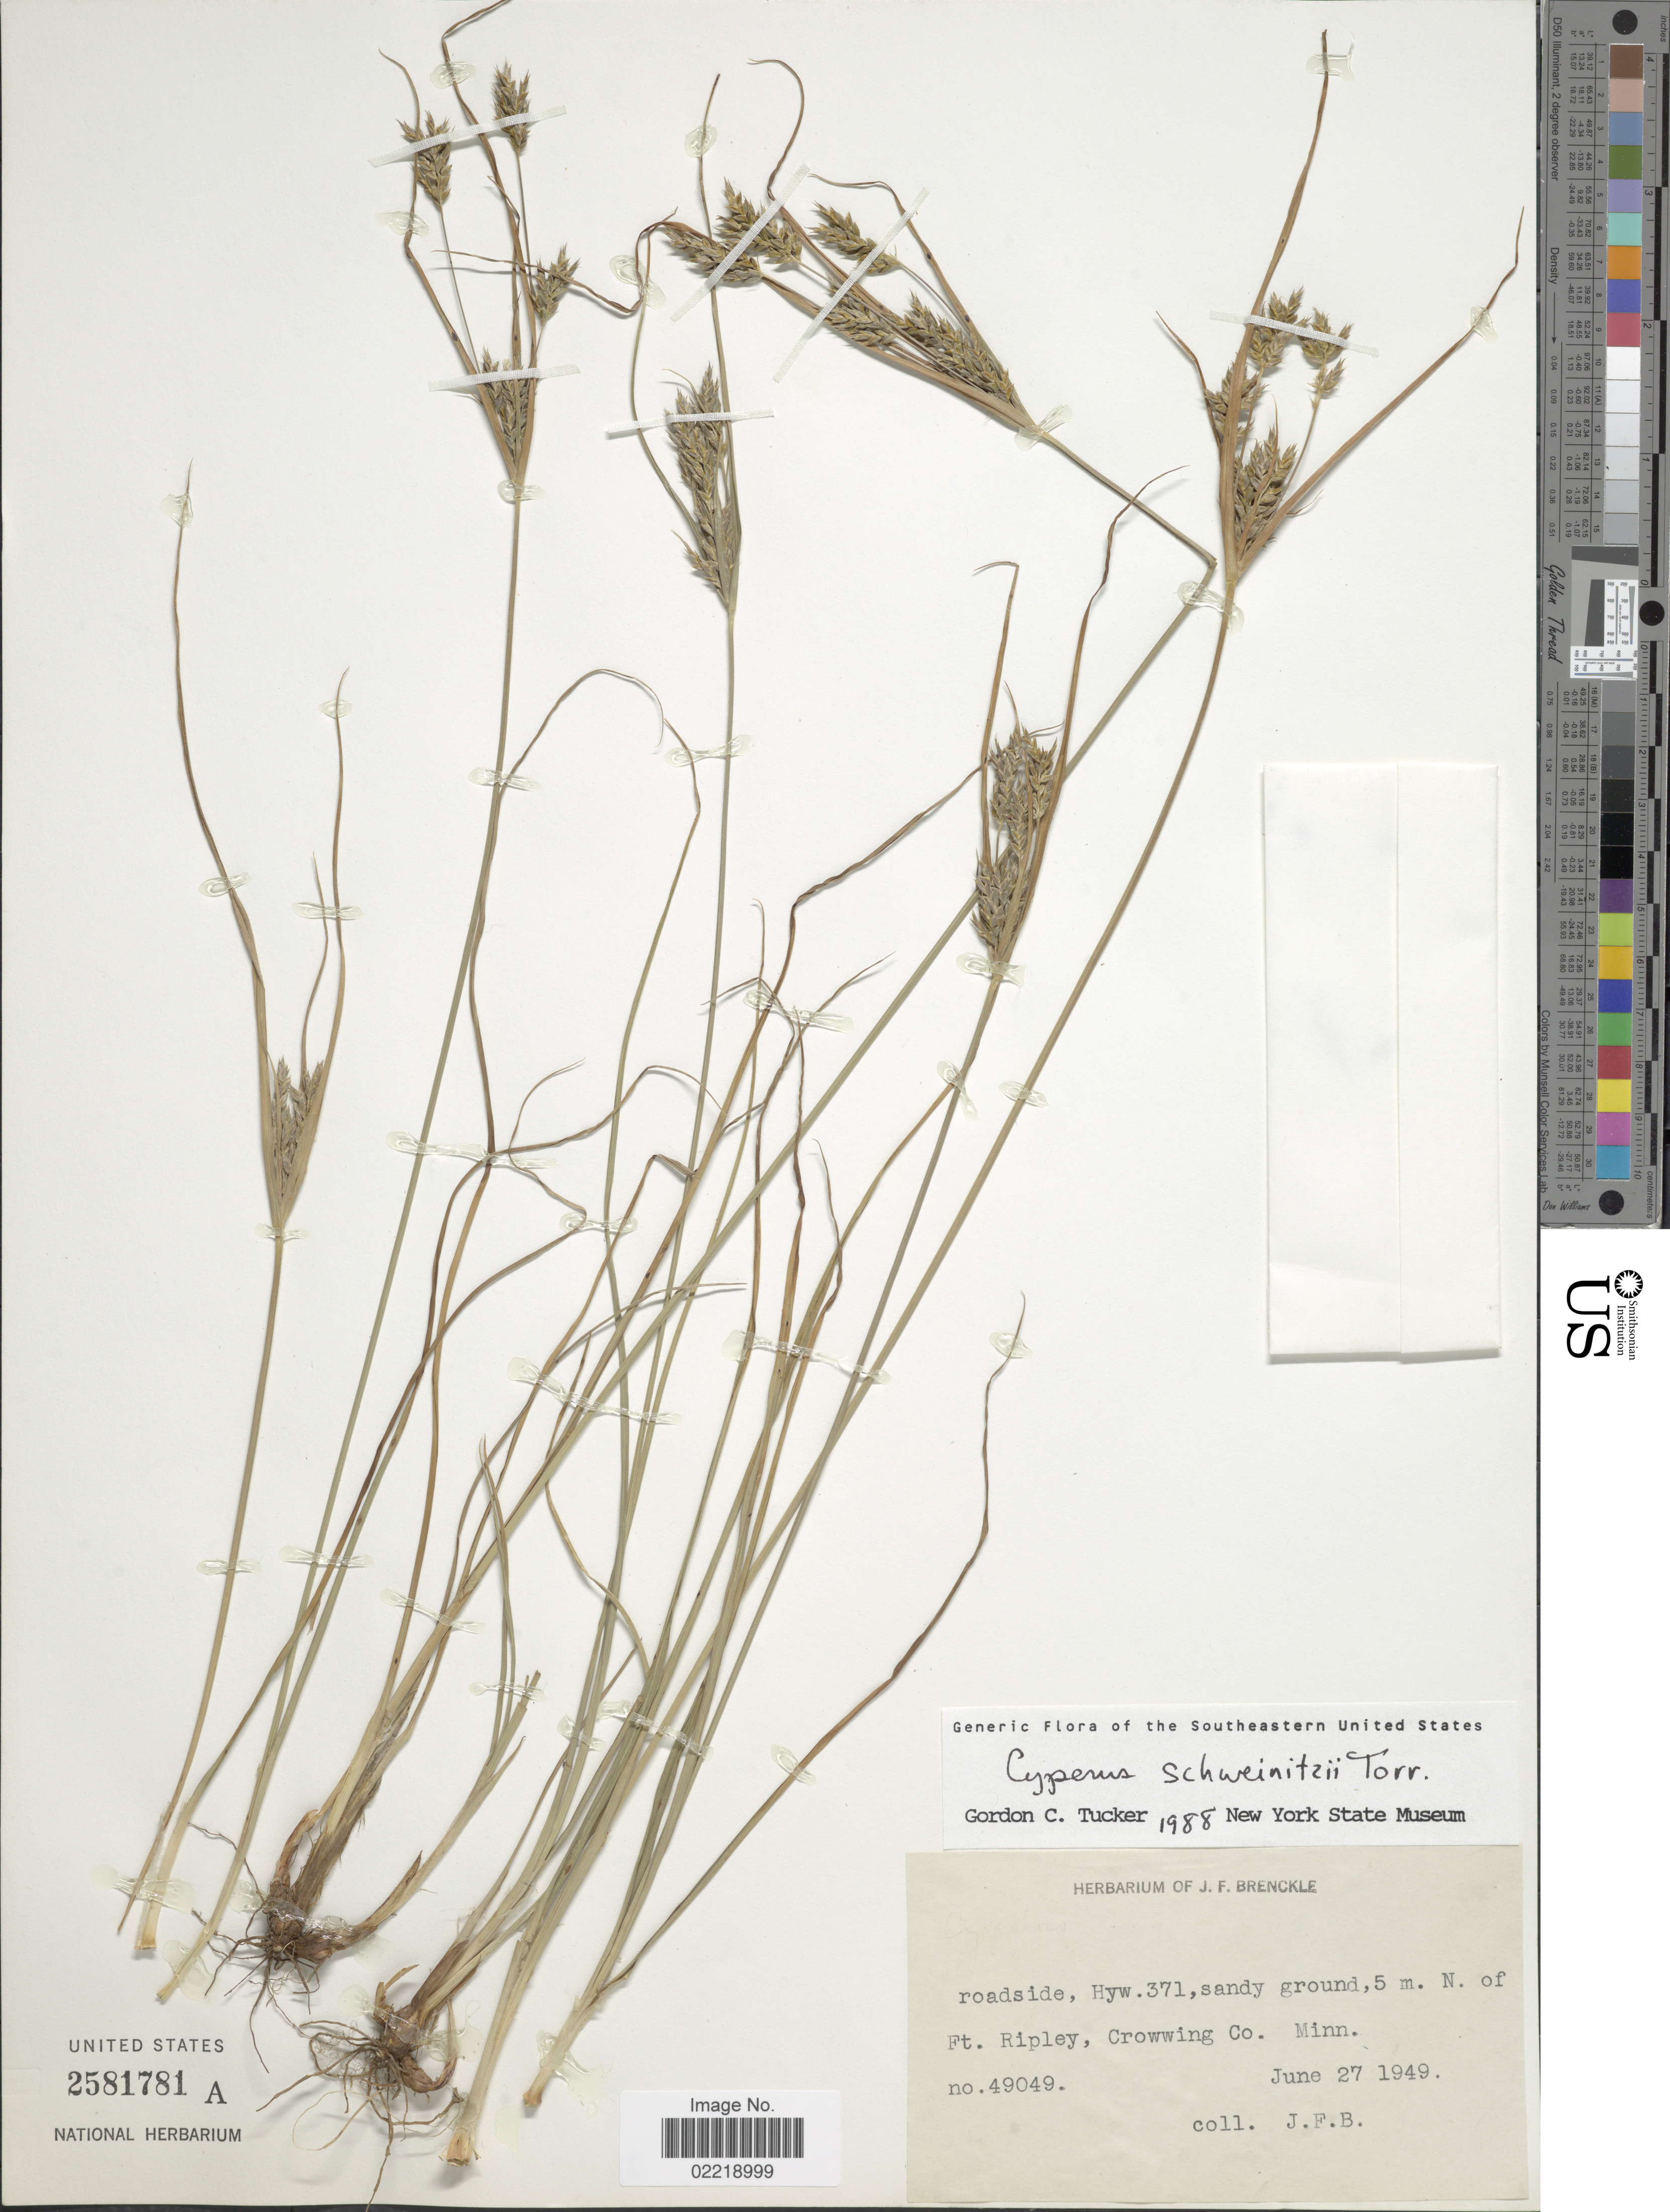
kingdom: Plantae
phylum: Tracheophyta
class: Liliopsida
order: Poales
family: Cyperaceae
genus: Cyperus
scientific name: Cyperus schweinitzii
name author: Torr.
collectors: J. Brenckle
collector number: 49049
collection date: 1949-06-27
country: United States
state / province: Minnesota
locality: Roadside, Hyw. 371, sandy ground, 5 m N of Ft Ripley, Crowing Co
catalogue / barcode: US 2581781A